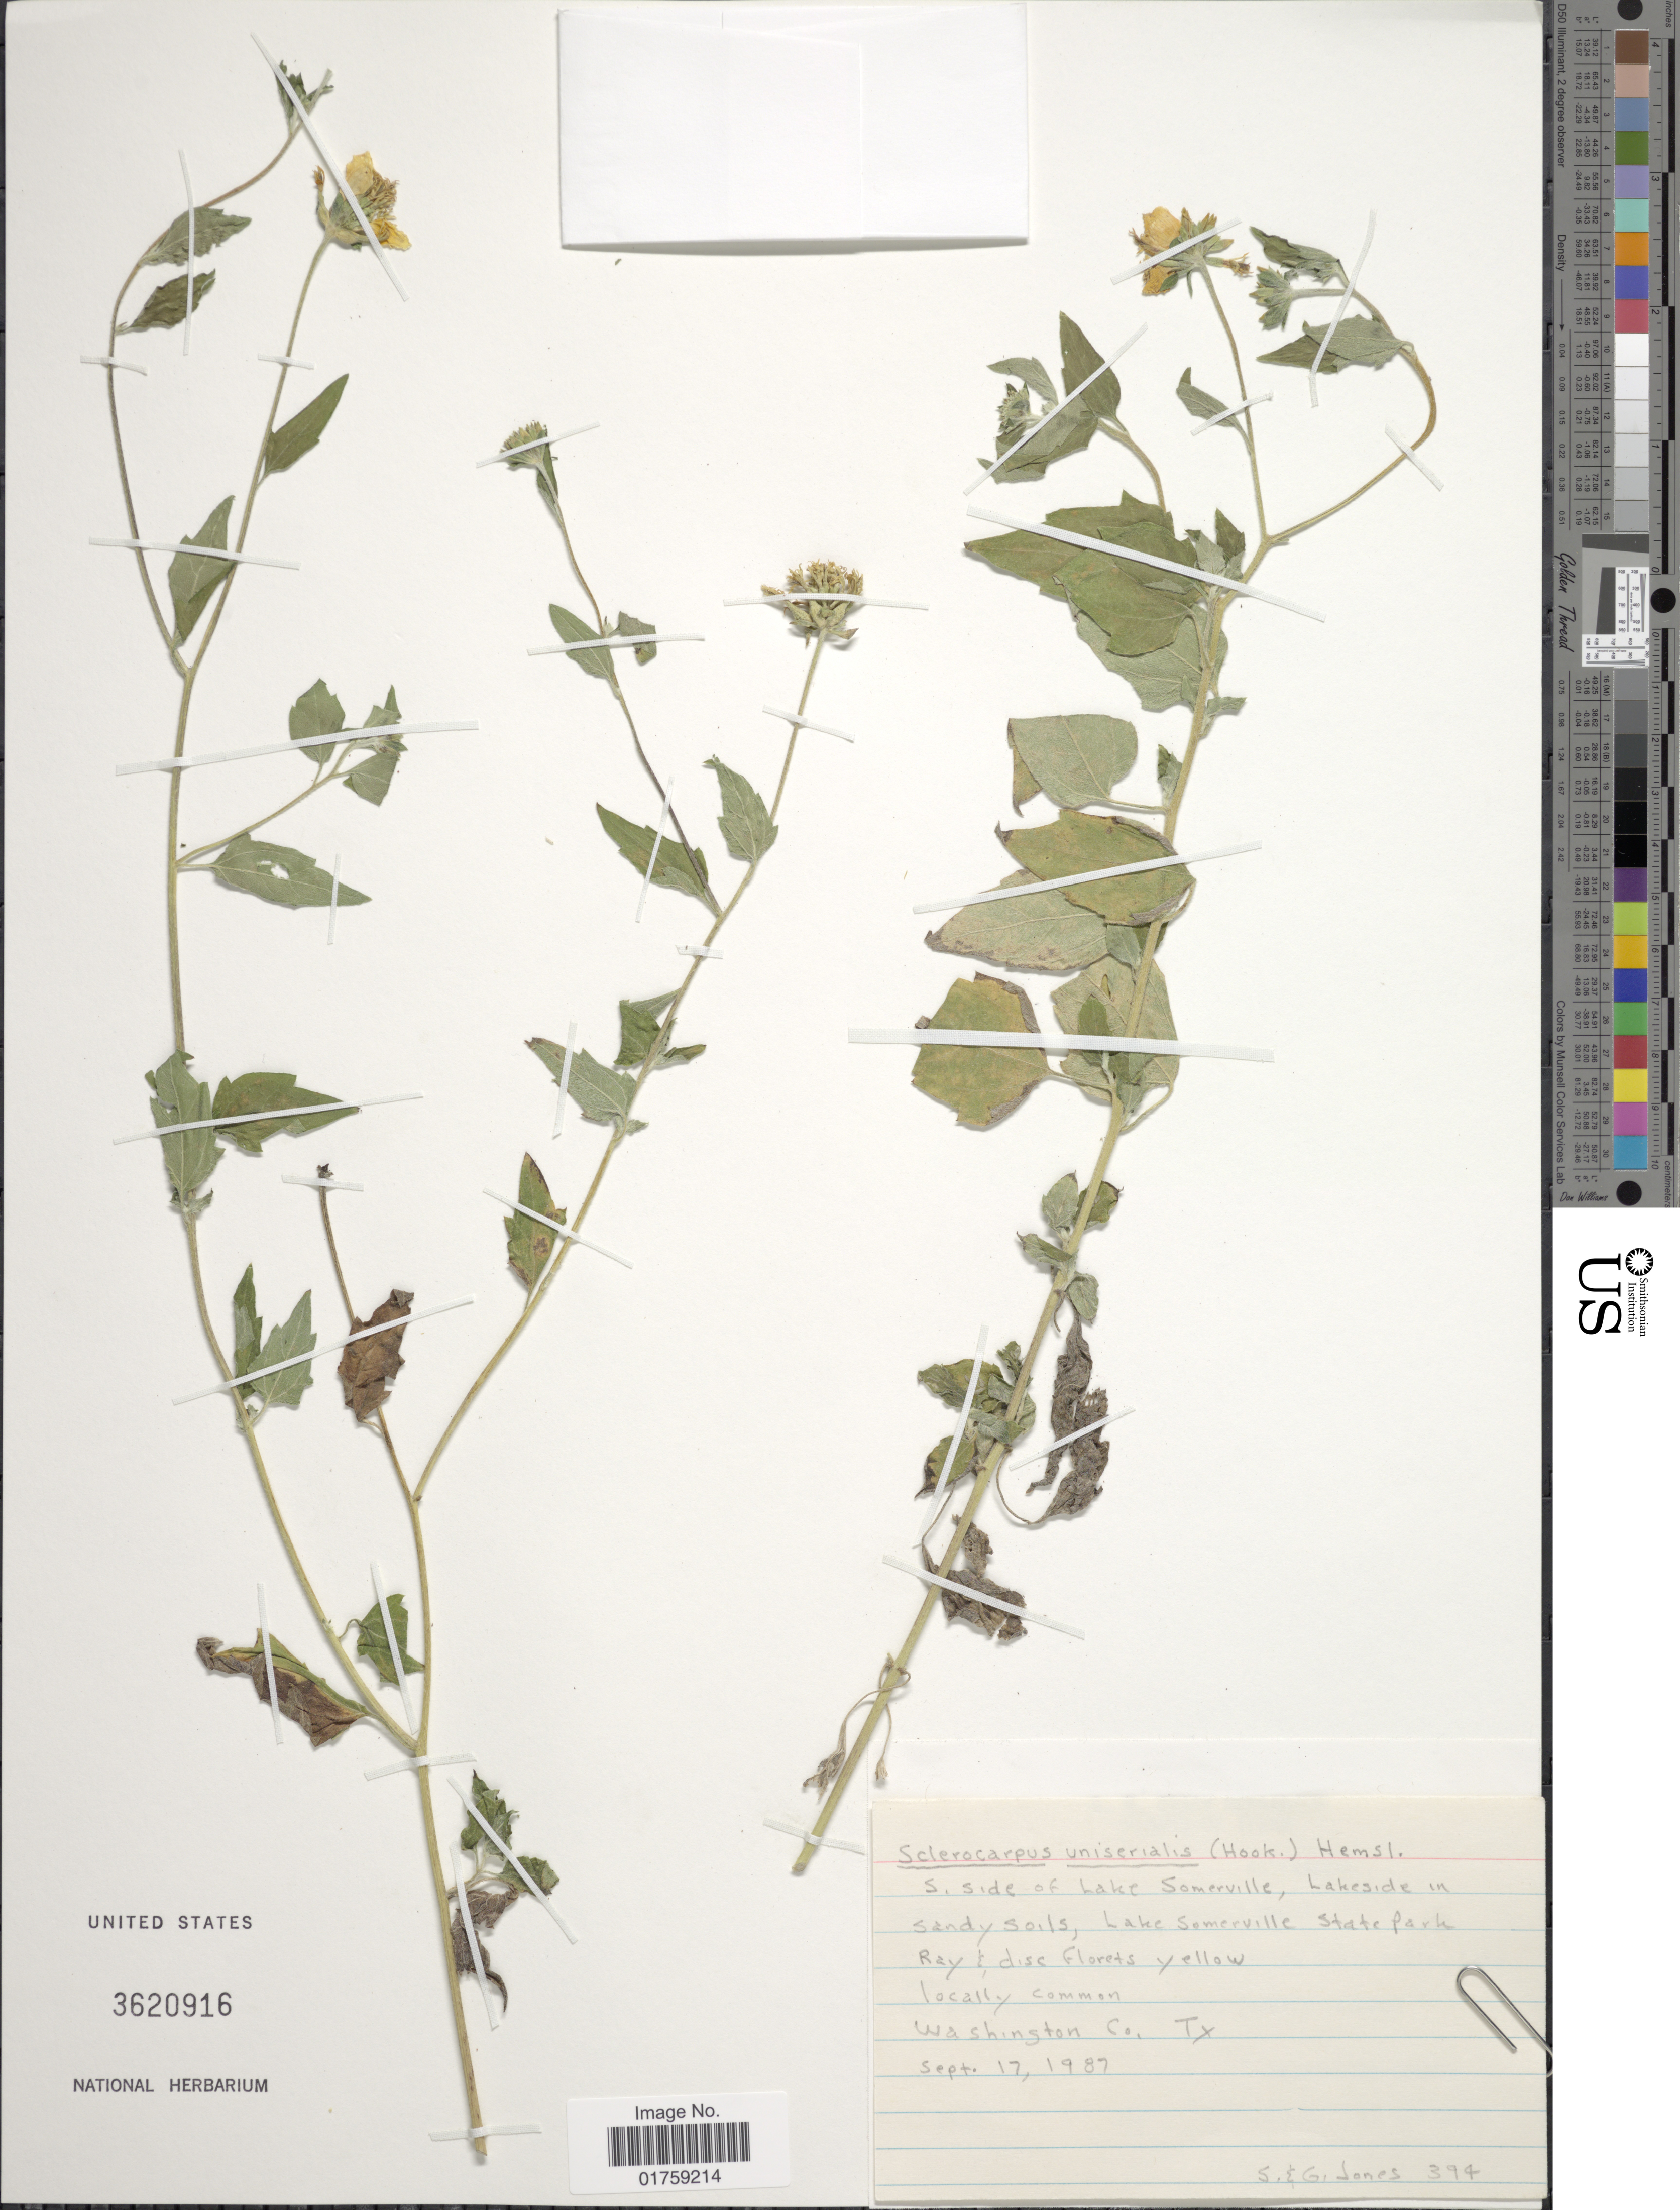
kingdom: Plantae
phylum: Tracheophyta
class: Magnoliopsida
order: Asterales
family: Asteraceae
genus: Sclerocarpus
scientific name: Sclerocarpus uniserialis var. uniserialis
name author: (Hook.) Benth. & Hook. f. ex Hemsl.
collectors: S. Jones & G. Jones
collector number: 394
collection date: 1987-09-17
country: United States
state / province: Texas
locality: S. side of Lake Somerville, Lakeside in sandy soils, Lake Somerville State Park. Washington Co. Tx.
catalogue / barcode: US 3620916